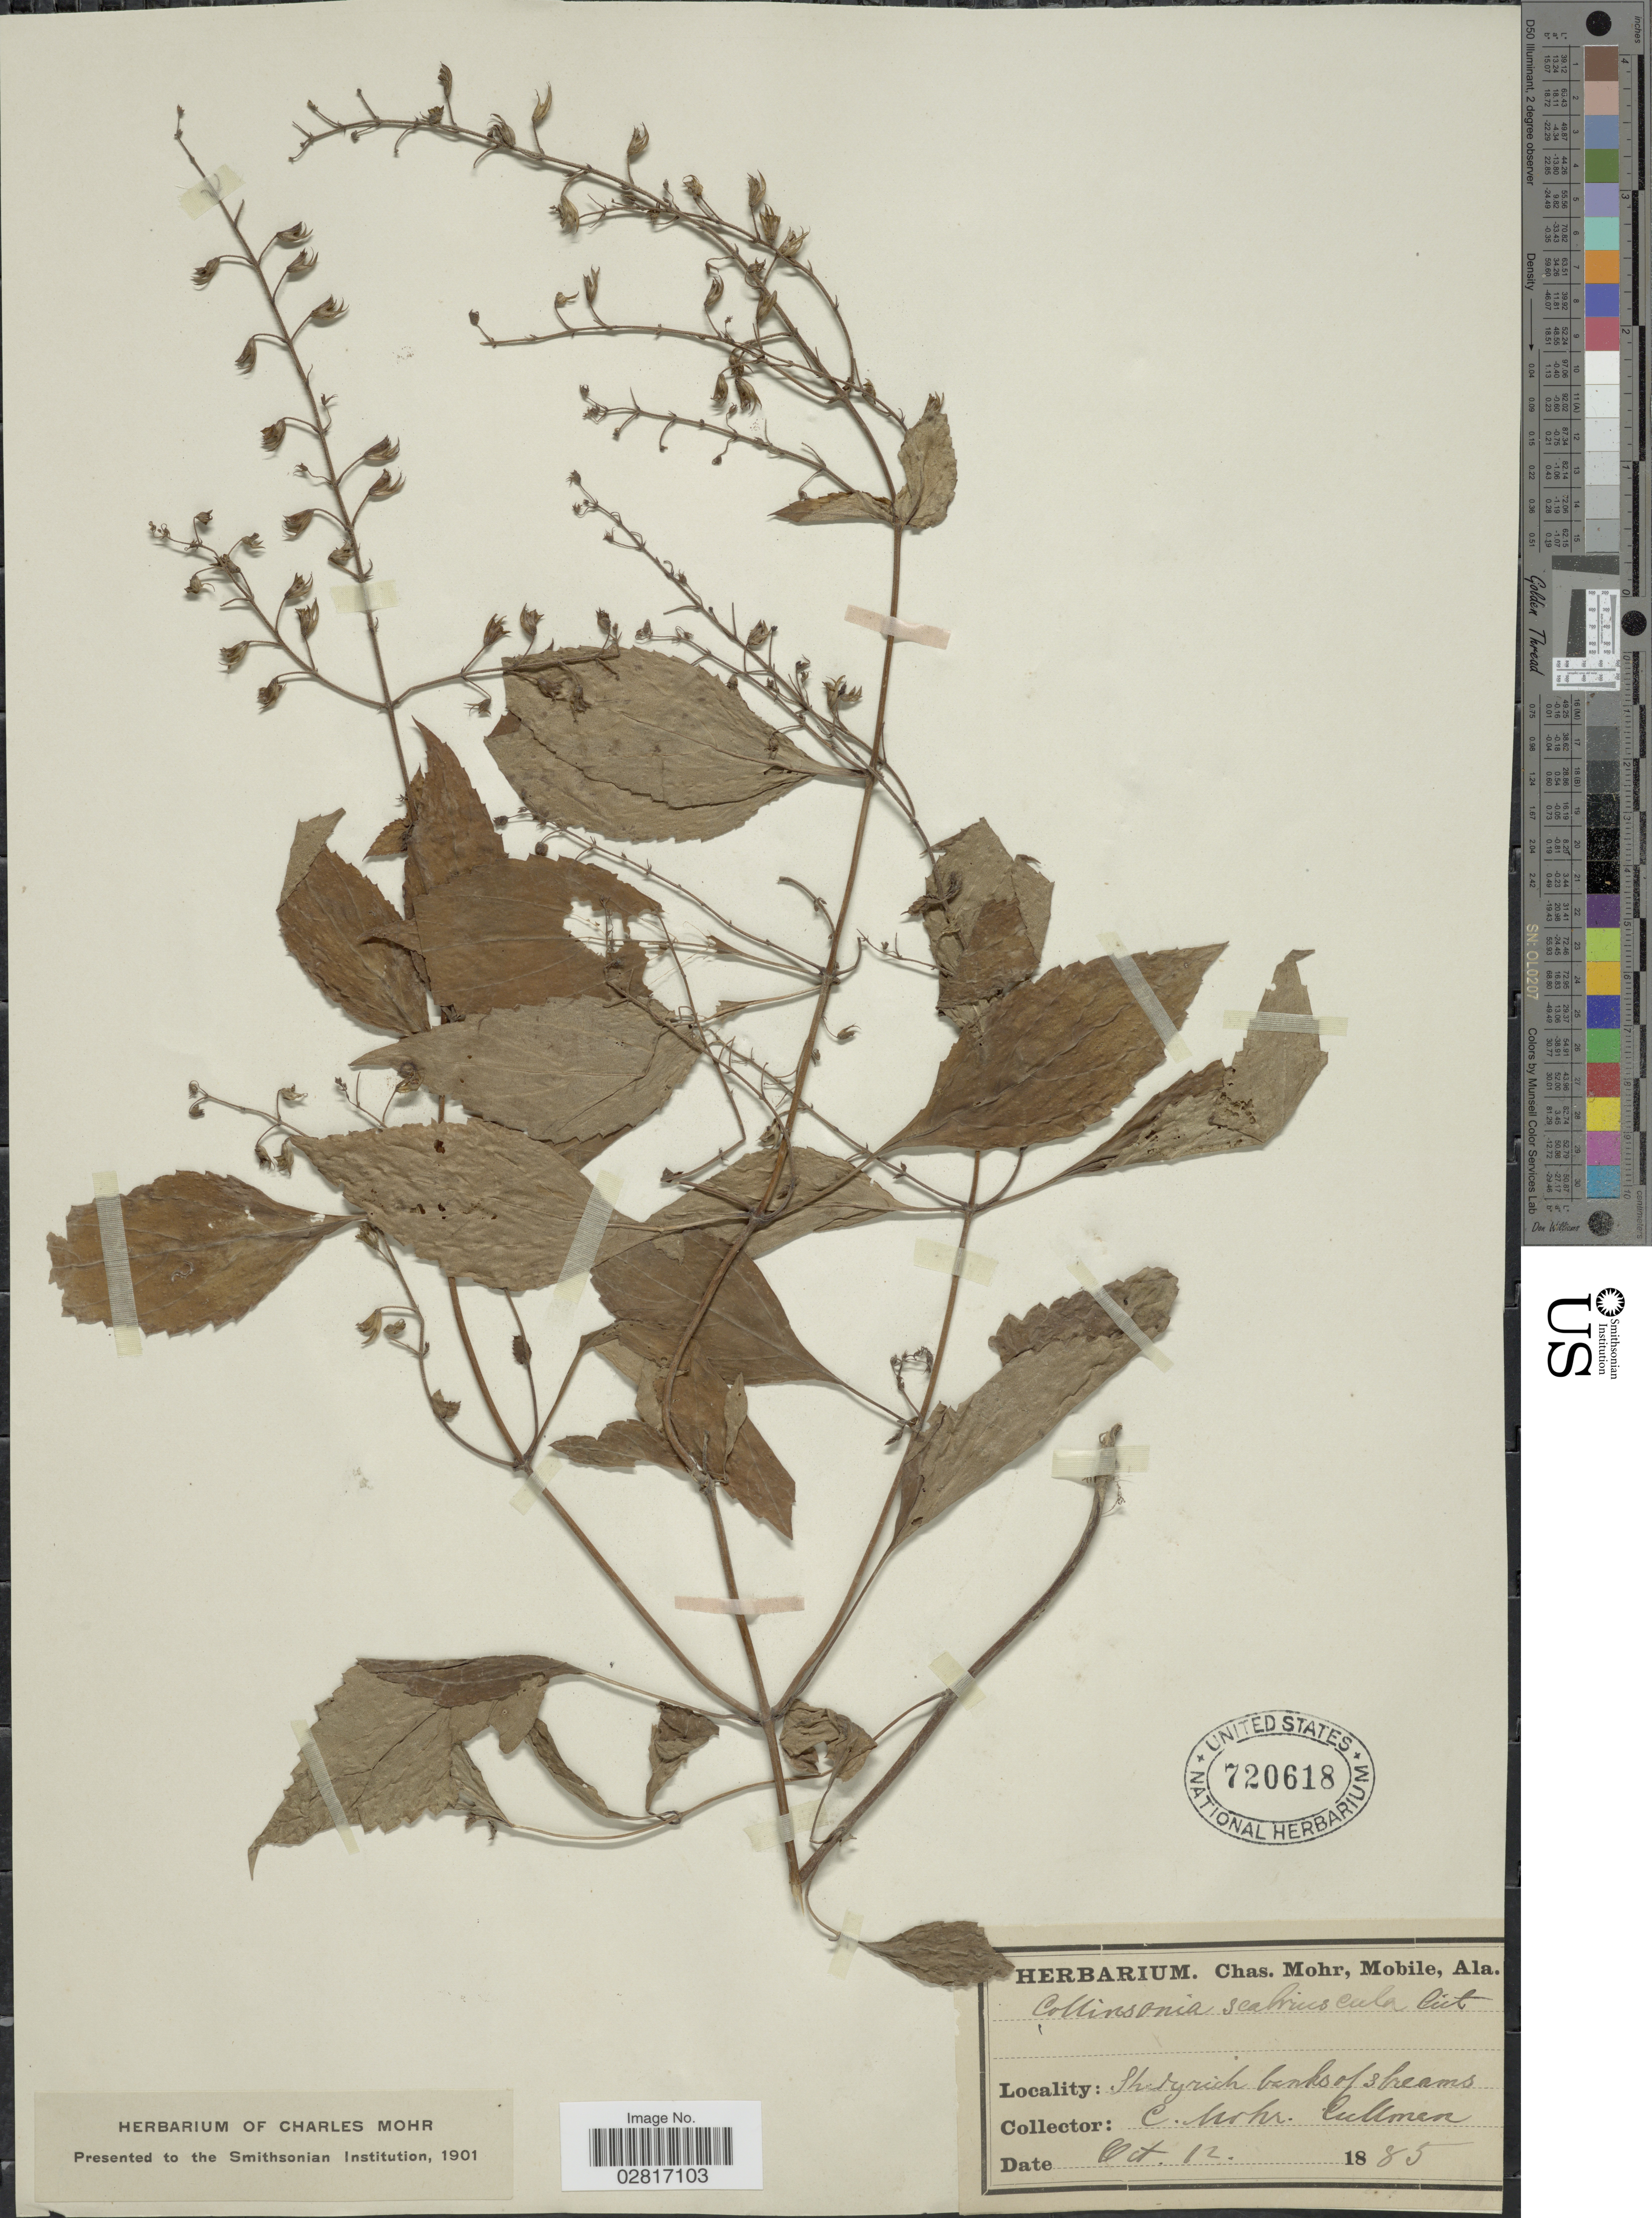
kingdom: Plantae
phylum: Tracheophyta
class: Magnoliopsida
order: Lamiales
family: Lamiaceae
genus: Collinsonia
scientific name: Collinsonia canadensis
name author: L.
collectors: Mohr, C. T. (herbarium)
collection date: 1885-10-12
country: United States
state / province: Alabama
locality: Cullman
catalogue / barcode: US 720618